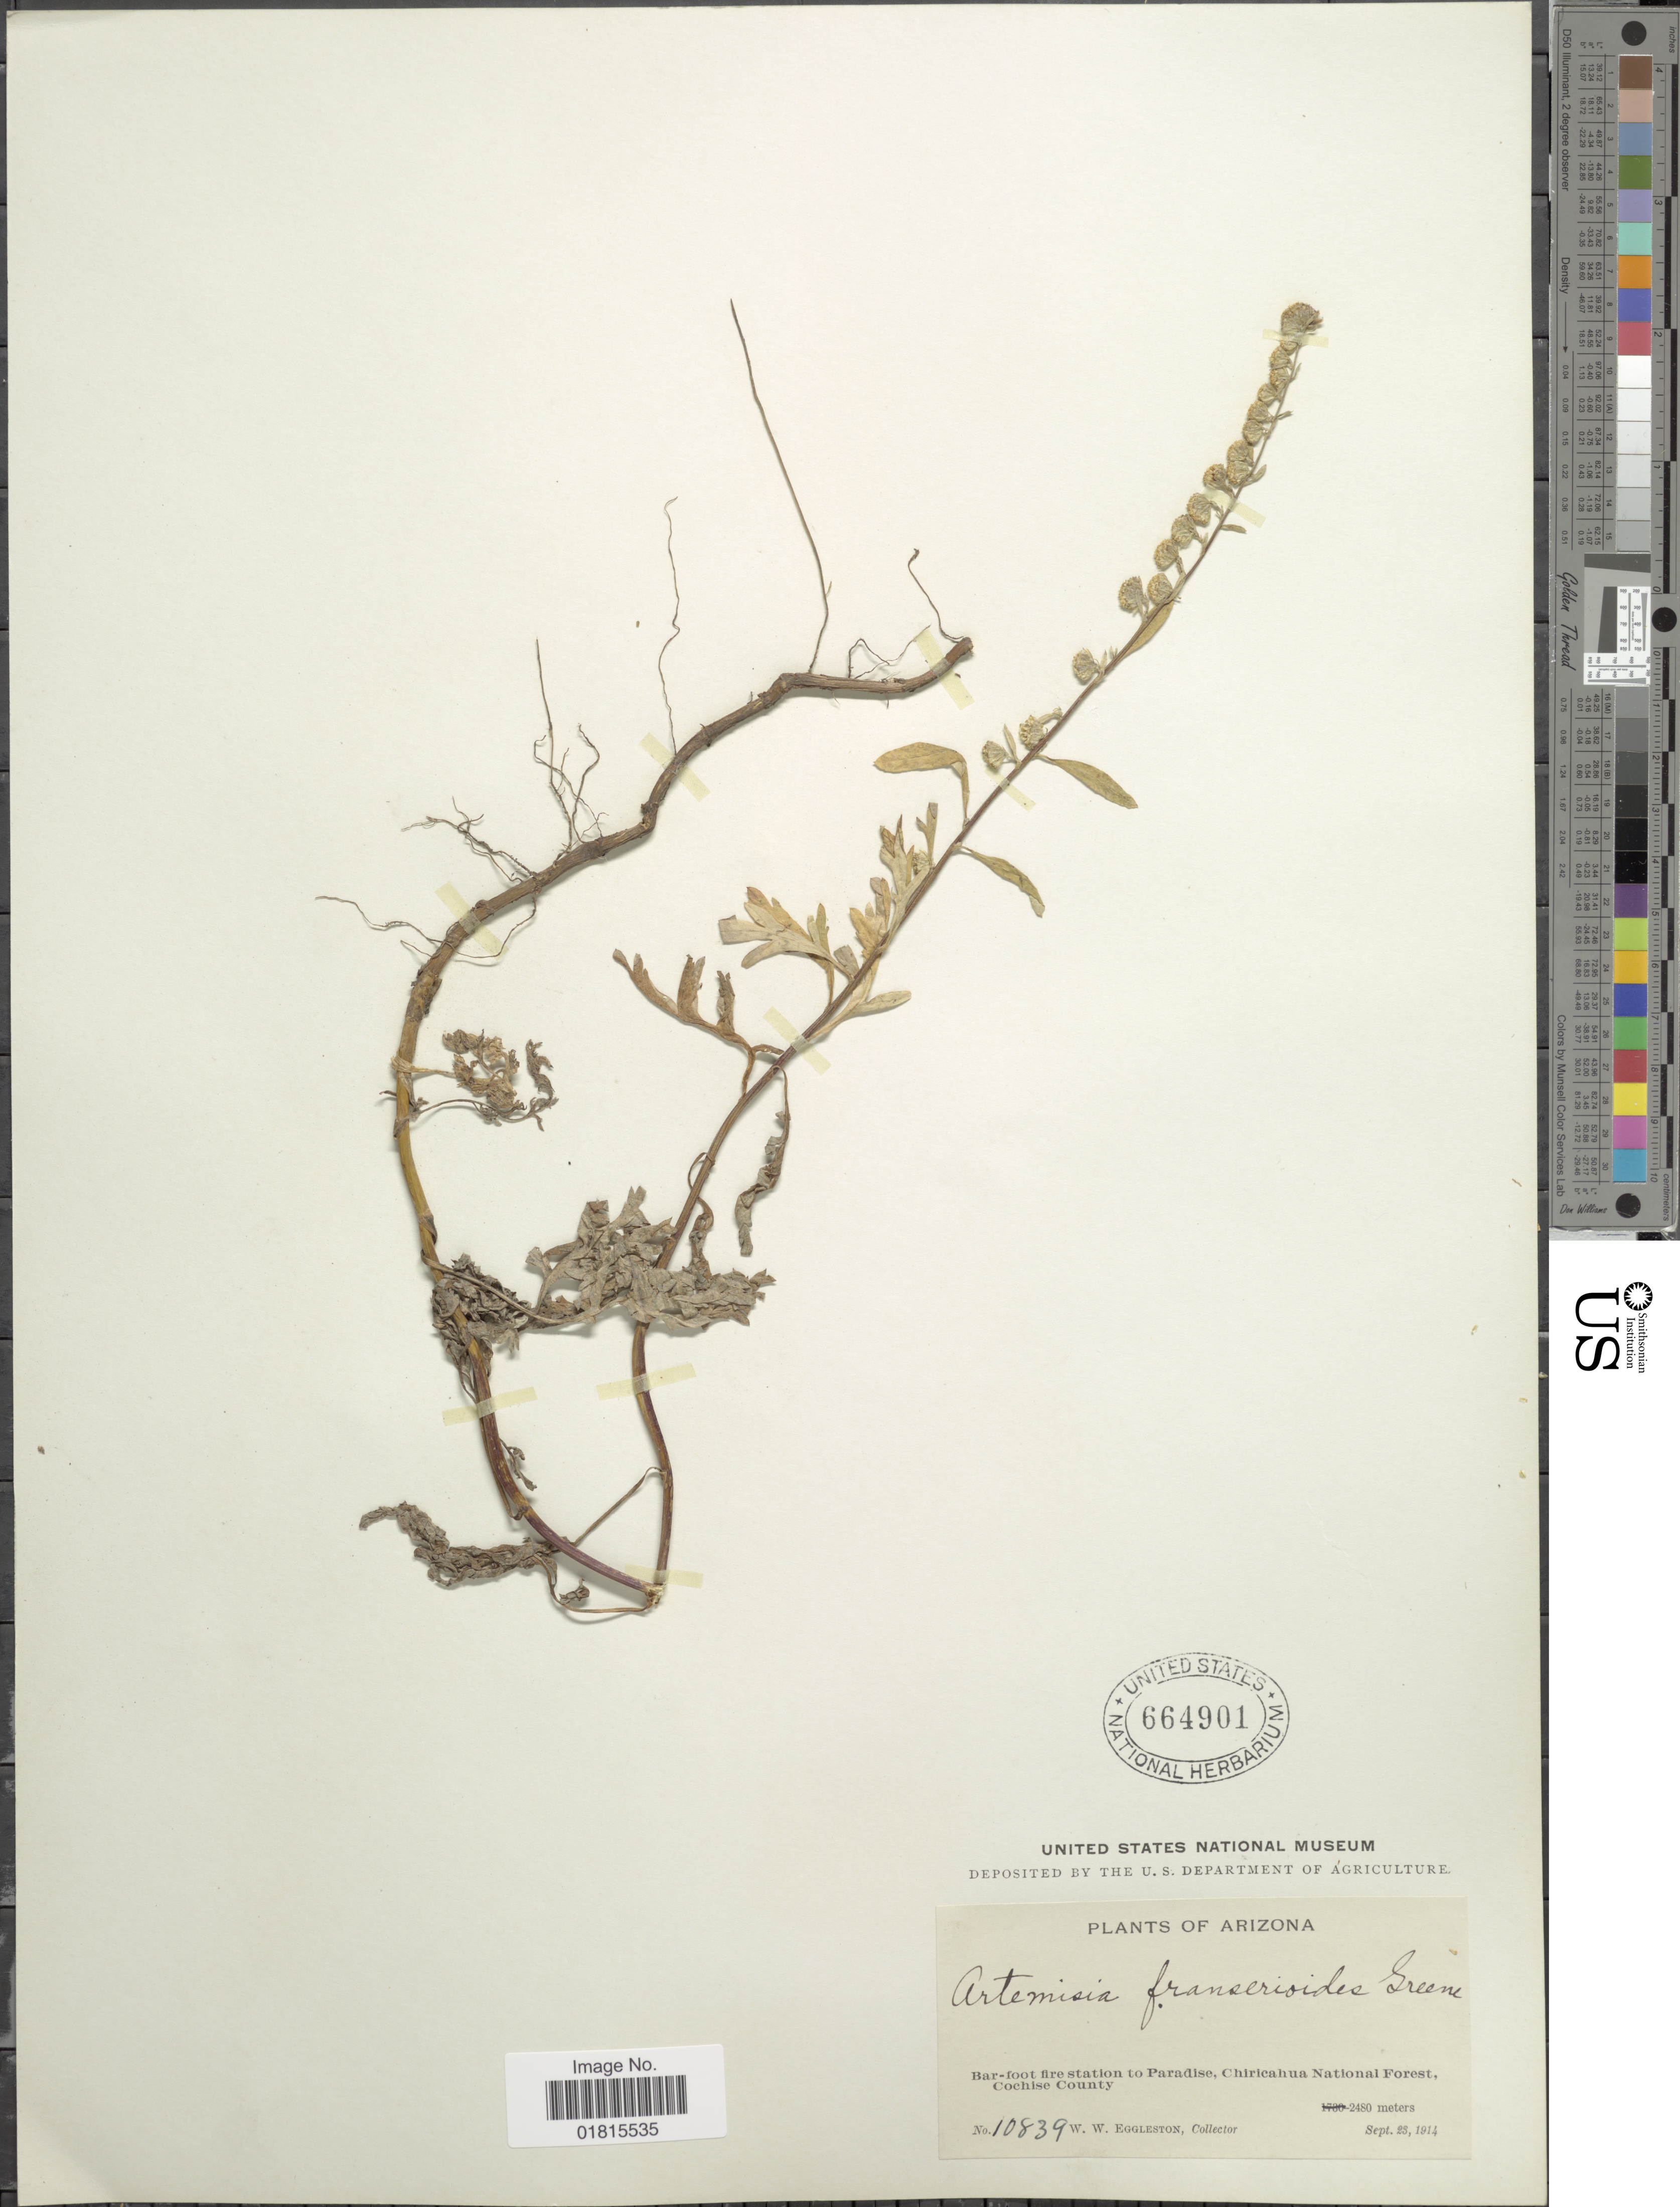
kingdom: Plantae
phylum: Tracheophyta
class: Magnoliopsida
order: Asterales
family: Asteraceae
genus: Artemisia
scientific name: Artemisia franserioides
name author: Greene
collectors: W. W. Eggleston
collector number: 10839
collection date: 1914-09-23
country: United States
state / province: Arizona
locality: Bar-foot flre station to Paradise, Chiricahua National Forest, Cochise County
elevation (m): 2480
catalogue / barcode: US 664901